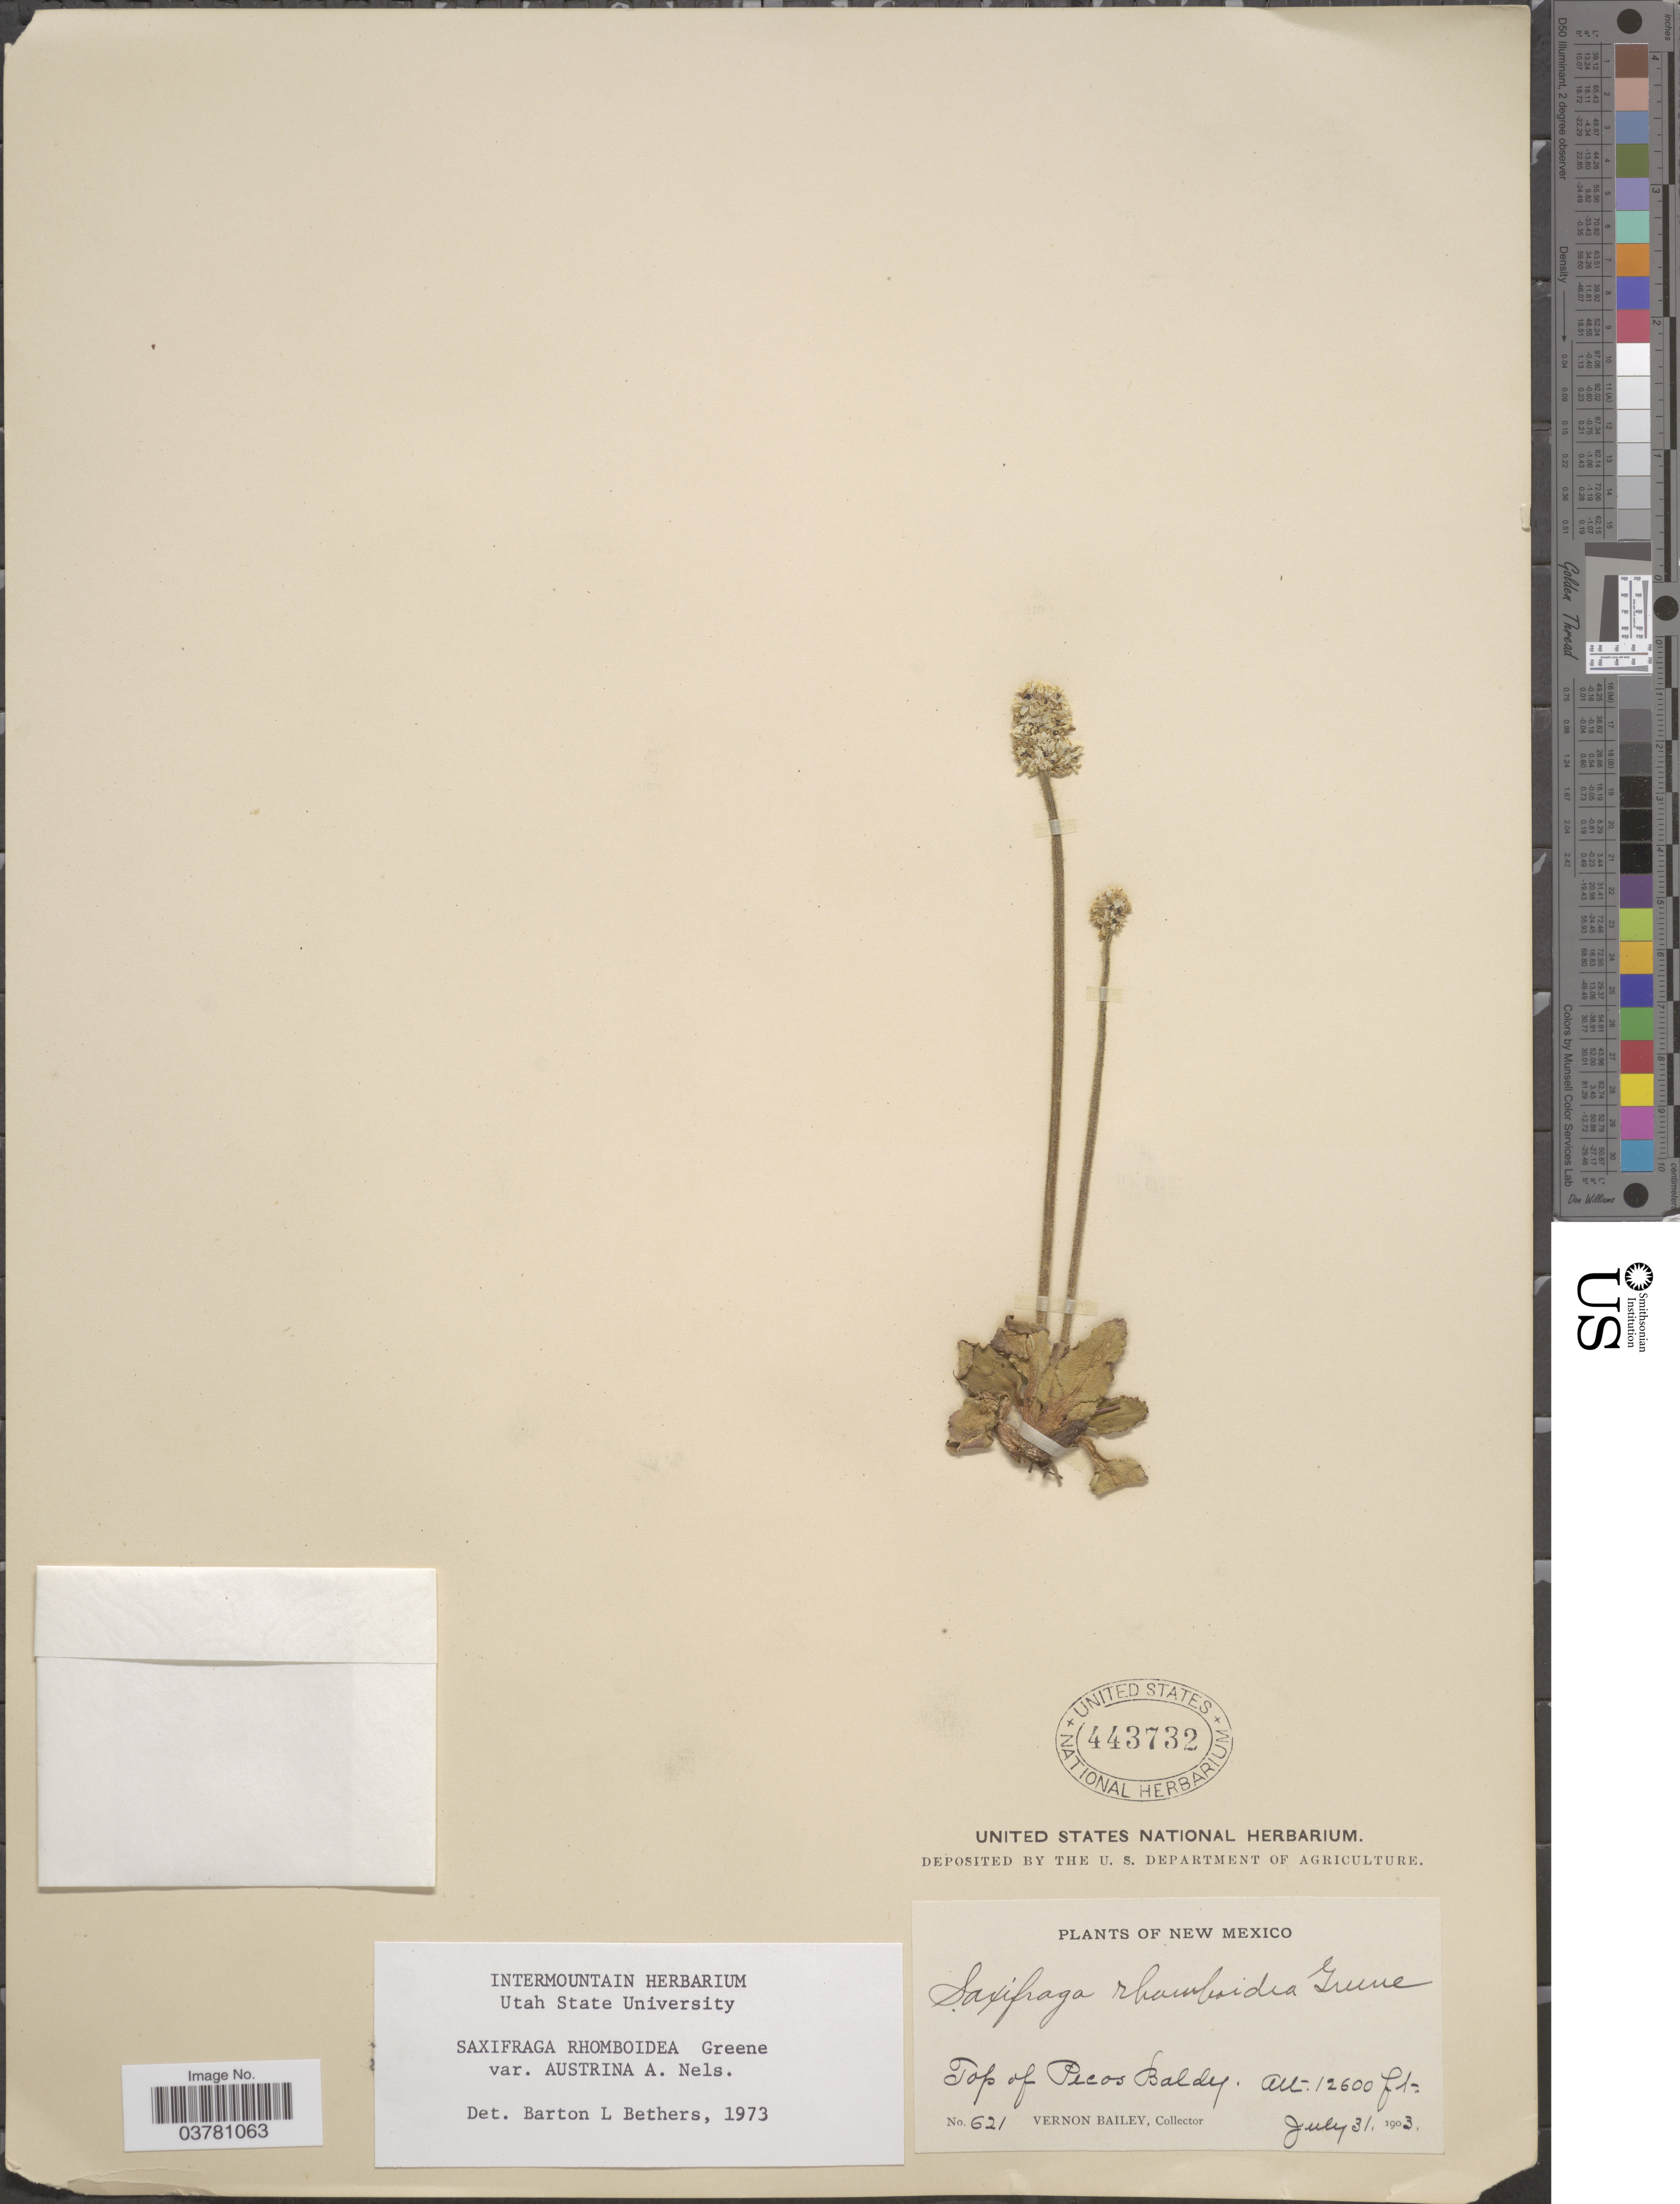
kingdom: Plantae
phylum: Tracheophyta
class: Magnoliopsida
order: Saxifragales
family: Saxifragaceae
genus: Micranthes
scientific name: Micranthes rhomboidea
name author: (Greene) Small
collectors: V. O. Bailey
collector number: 621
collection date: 1903-07-31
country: United States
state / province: New Mexico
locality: Top of Pecos Baldy.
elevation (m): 3840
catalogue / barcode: US 443732